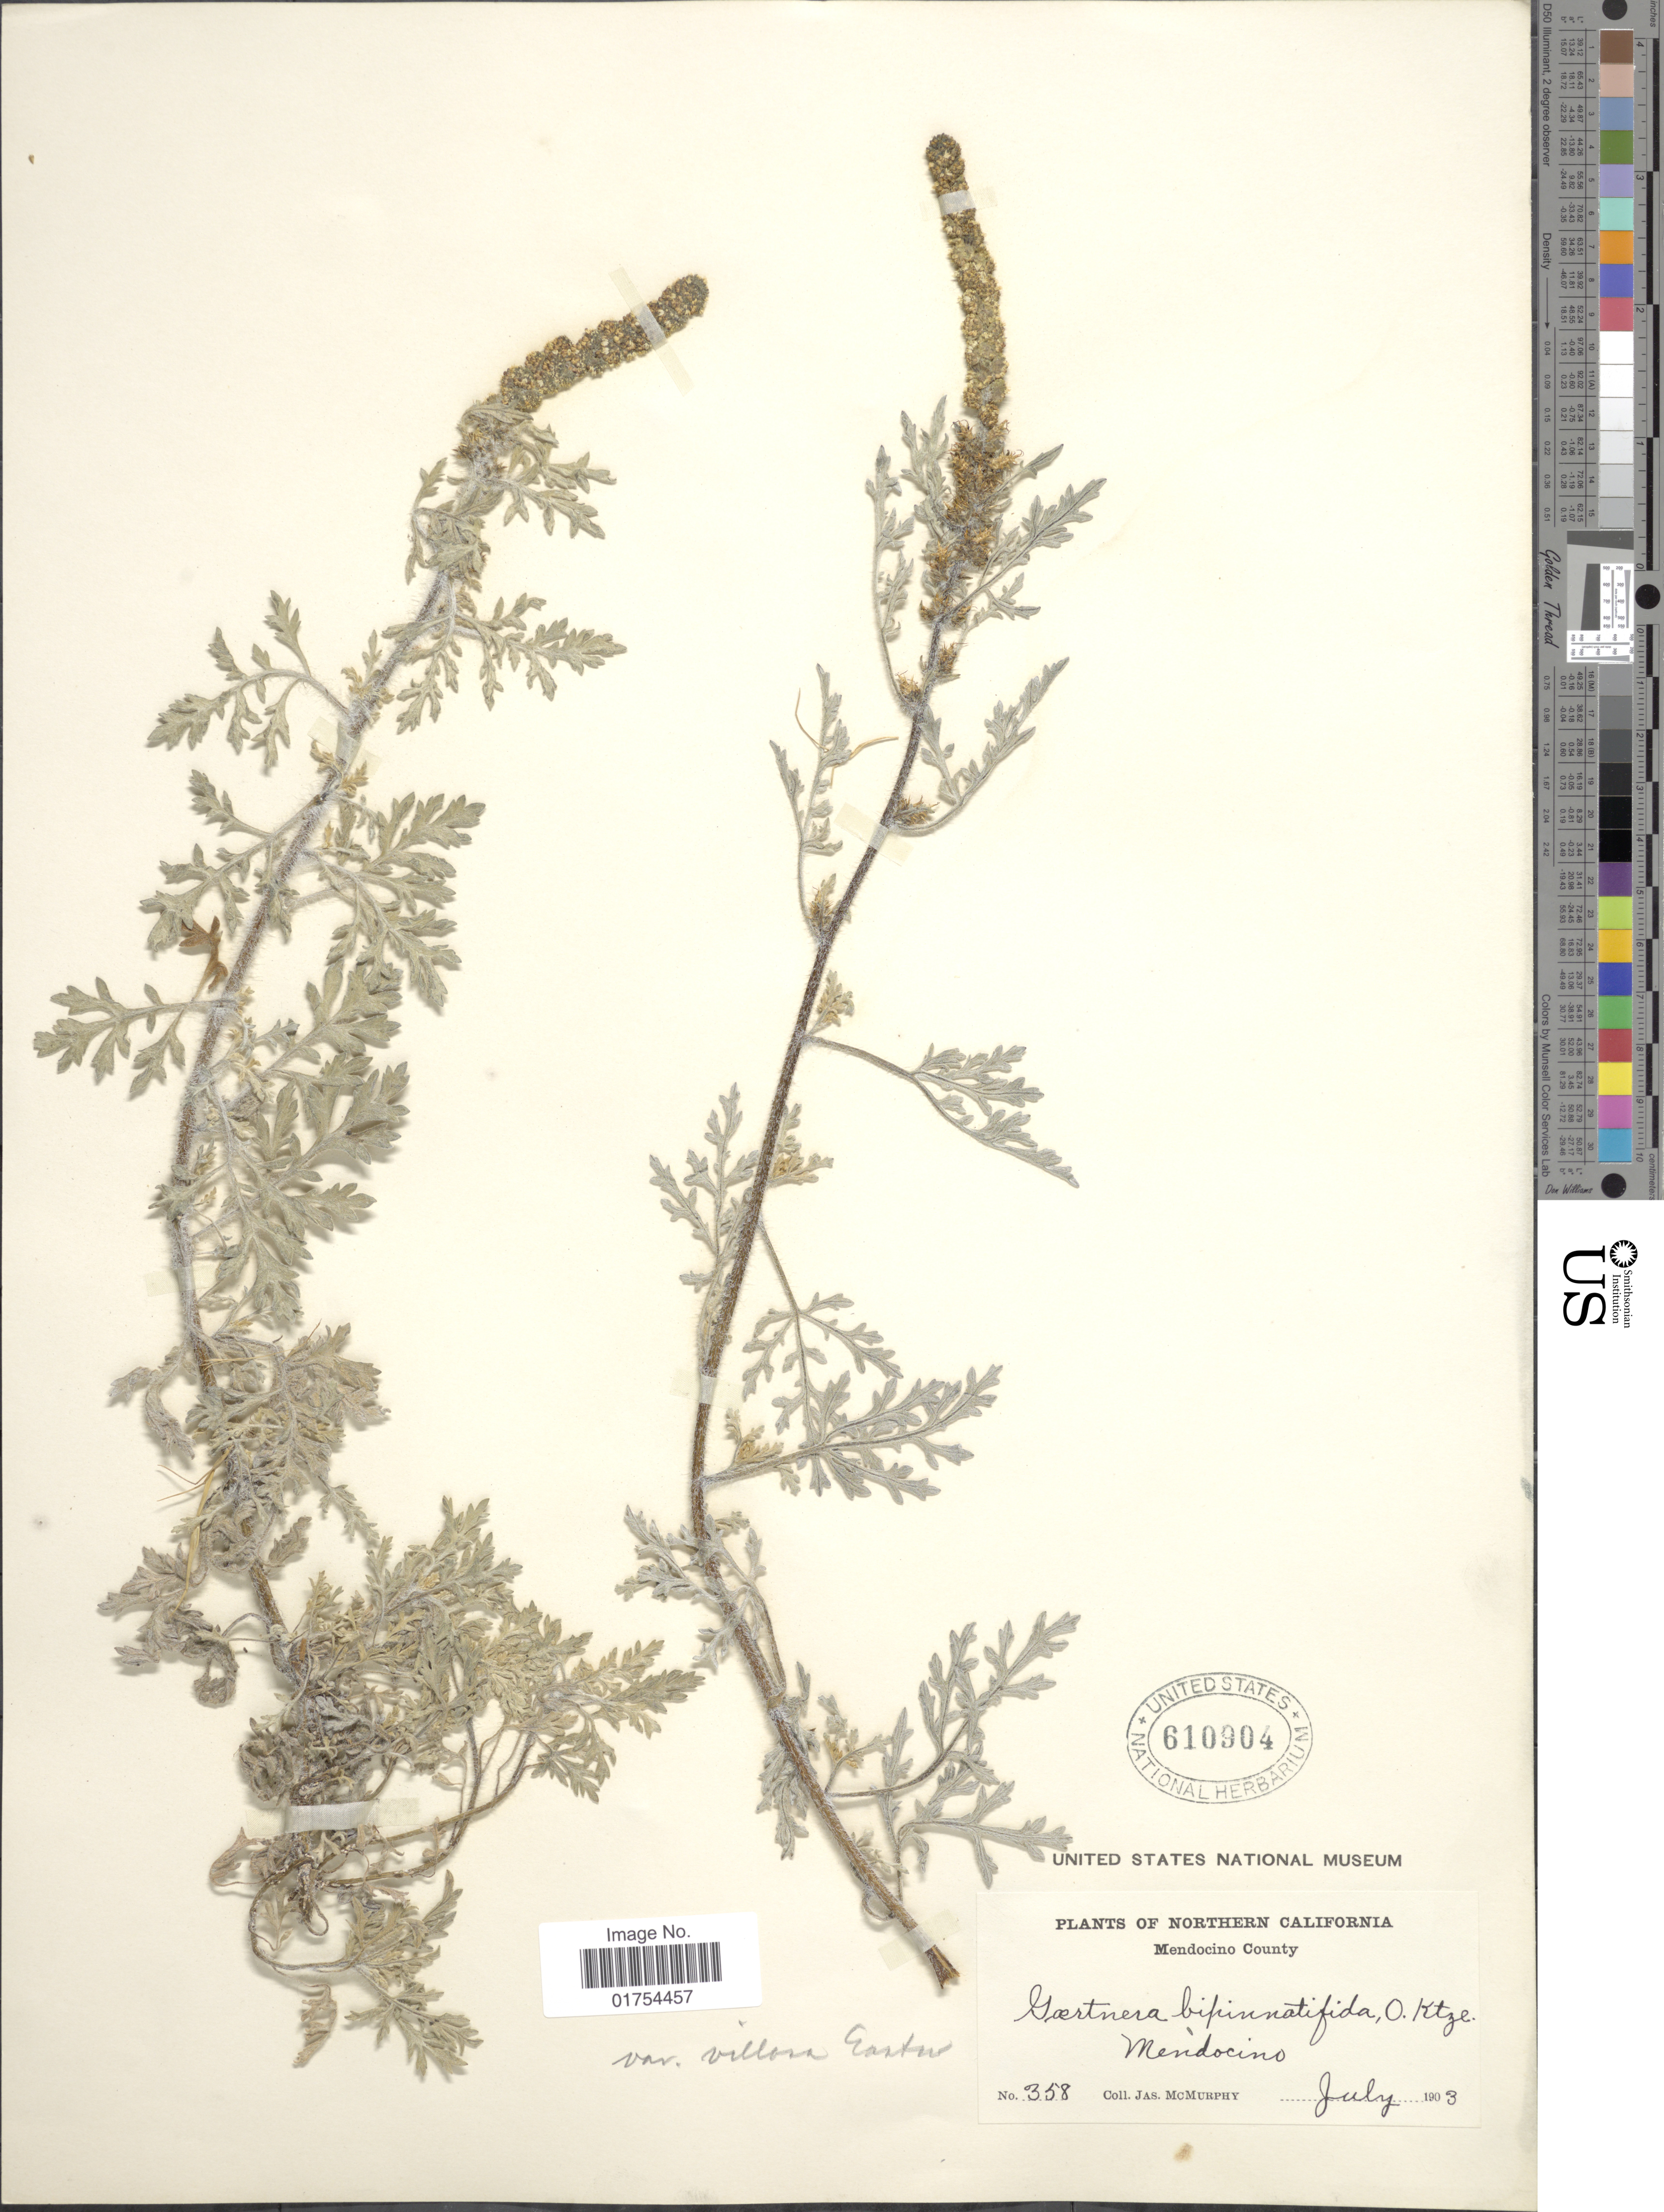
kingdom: Plantae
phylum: Tracheophyta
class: Magnoliopsida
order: Asterales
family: Asteraceae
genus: Franseria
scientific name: Franseria bipinnatifida subsp. villosa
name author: (Rydb.) Eastw.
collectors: J. McMurphy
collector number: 358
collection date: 1903-07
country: United States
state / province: California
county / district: Mendocino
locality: Northern California, Mendocino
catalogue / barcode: US 610904